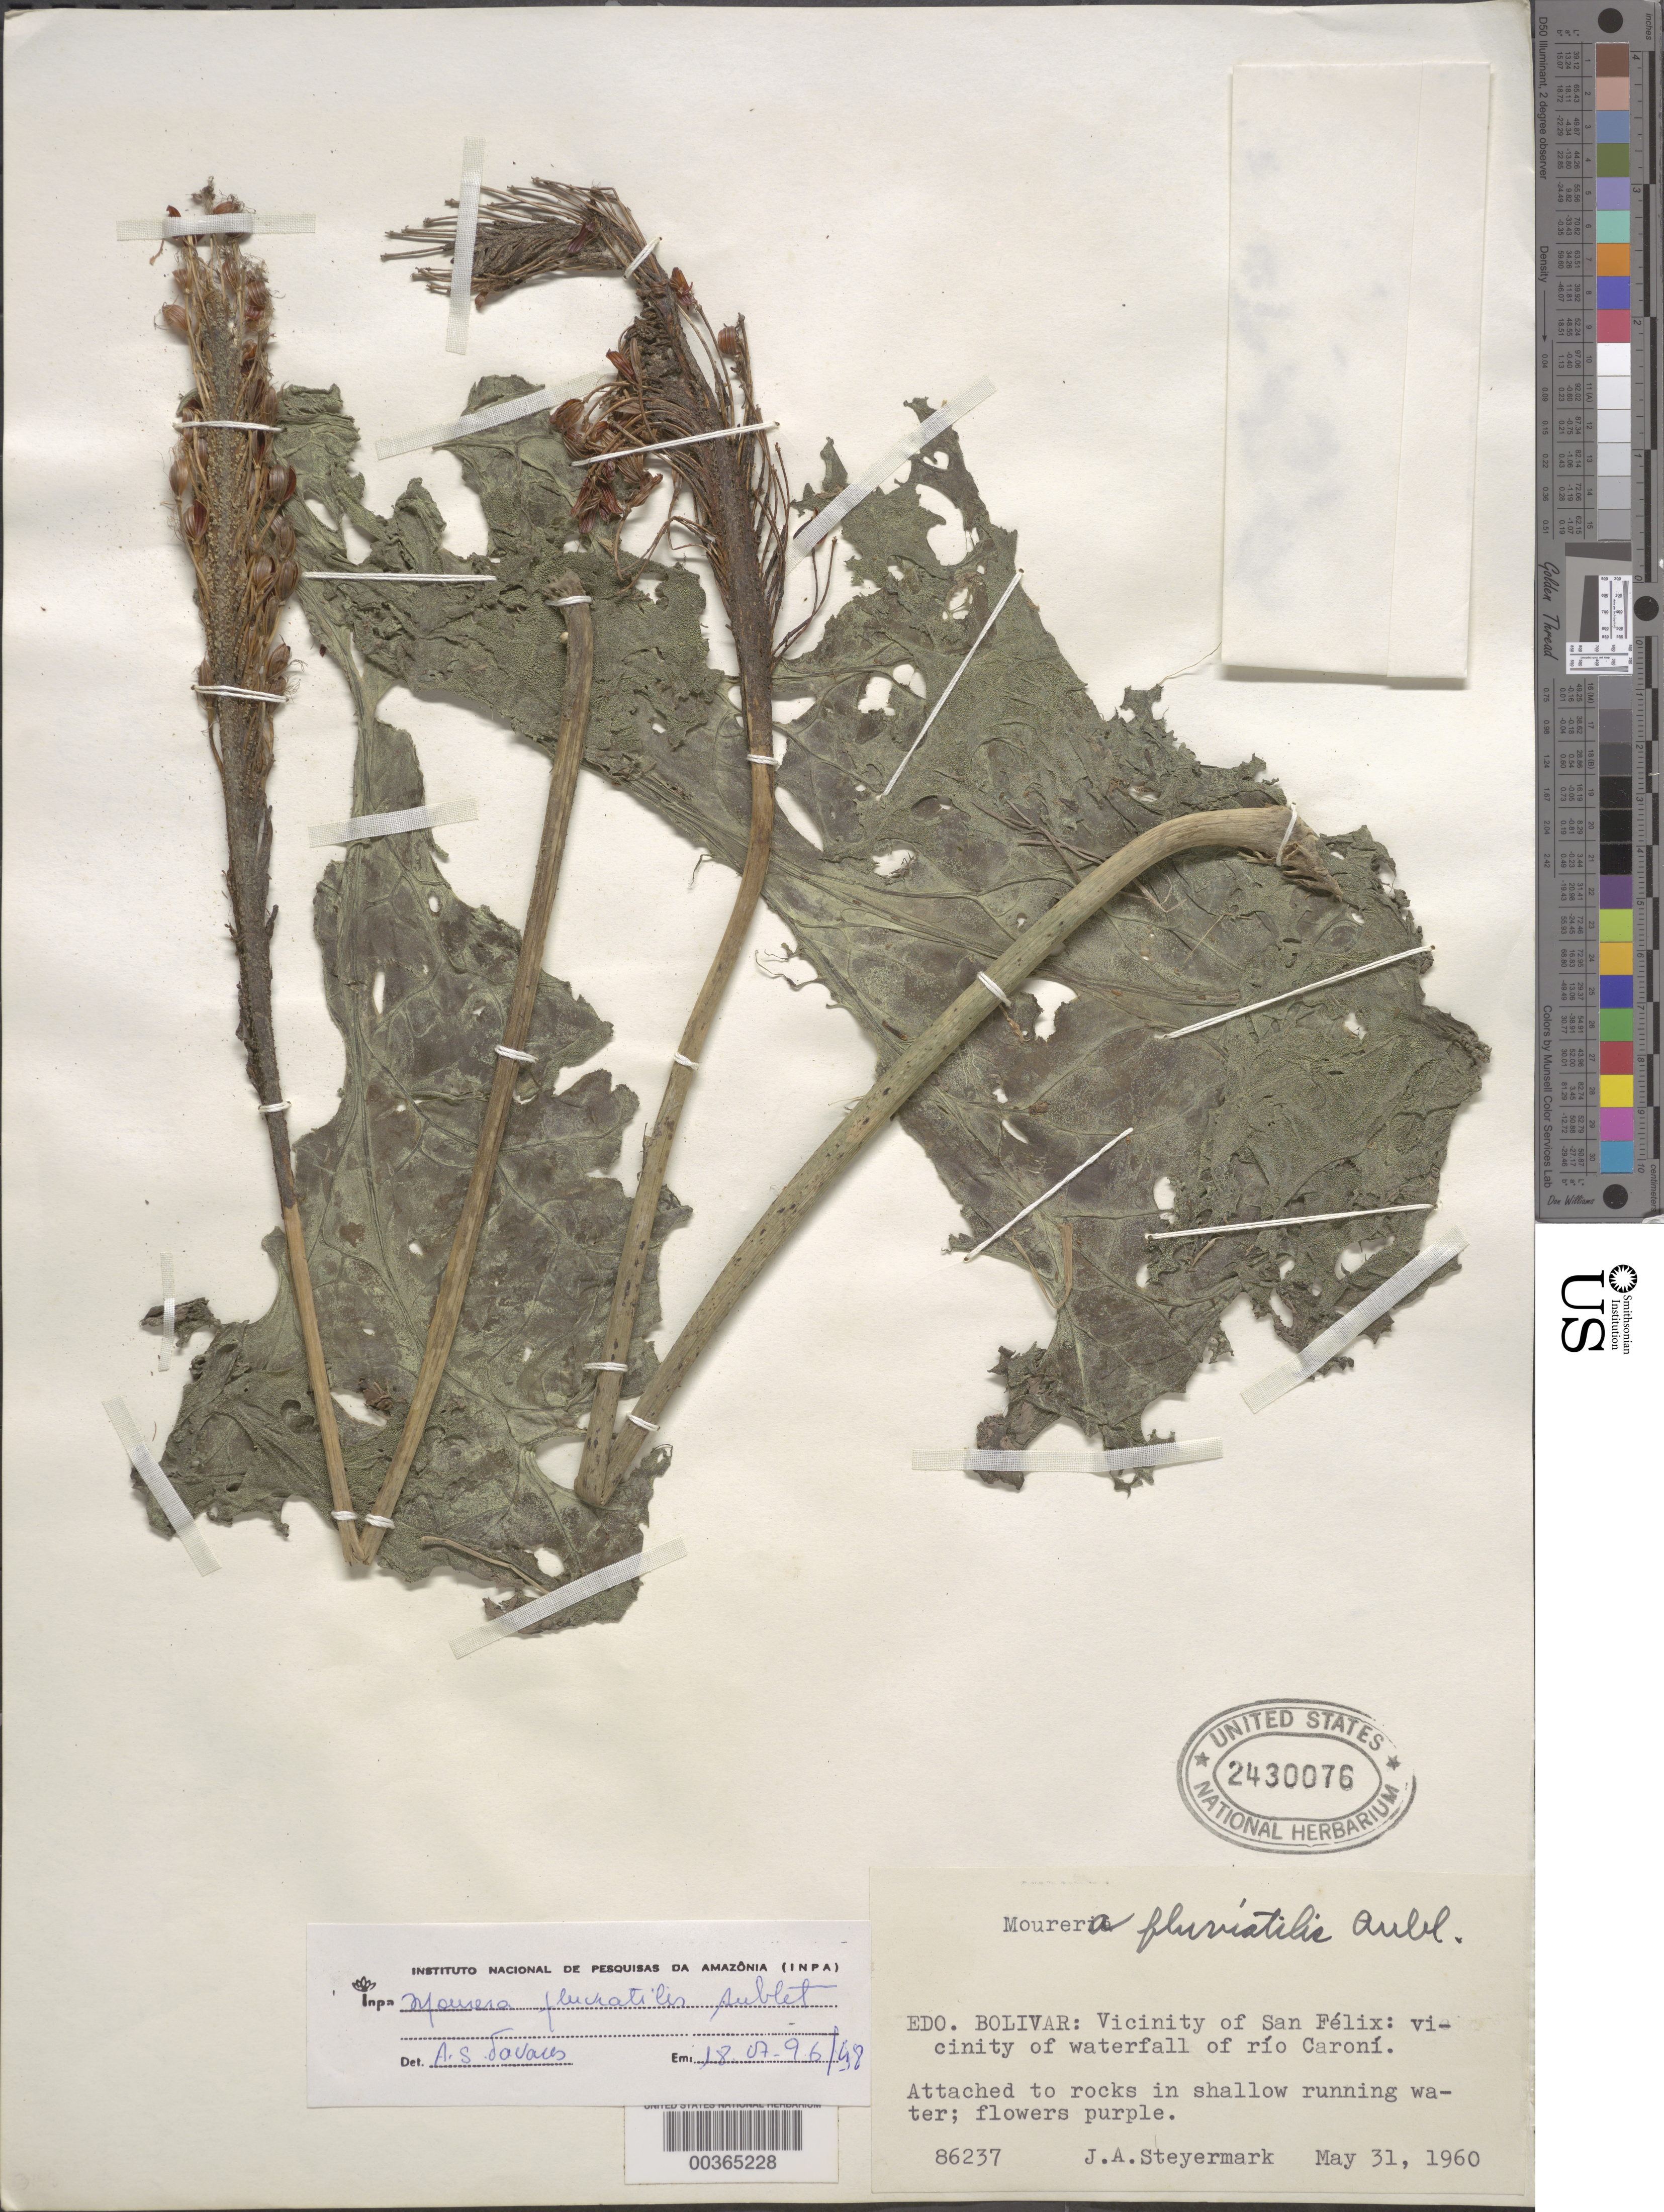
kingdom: Plantae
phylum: Tracheophyta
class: Magnoliopsida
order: Malpighiales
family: Podostemaceae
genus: Mourera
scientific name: Mourera fluviatilis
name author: Aubl.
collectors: J. Steyermark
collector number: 86237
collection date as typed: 31 May 1960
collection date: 1960-05-31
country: Venezuela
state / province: Bolivar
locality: Vicinity of san felix, near waterfall of rio caroni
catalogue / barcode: US 2430076